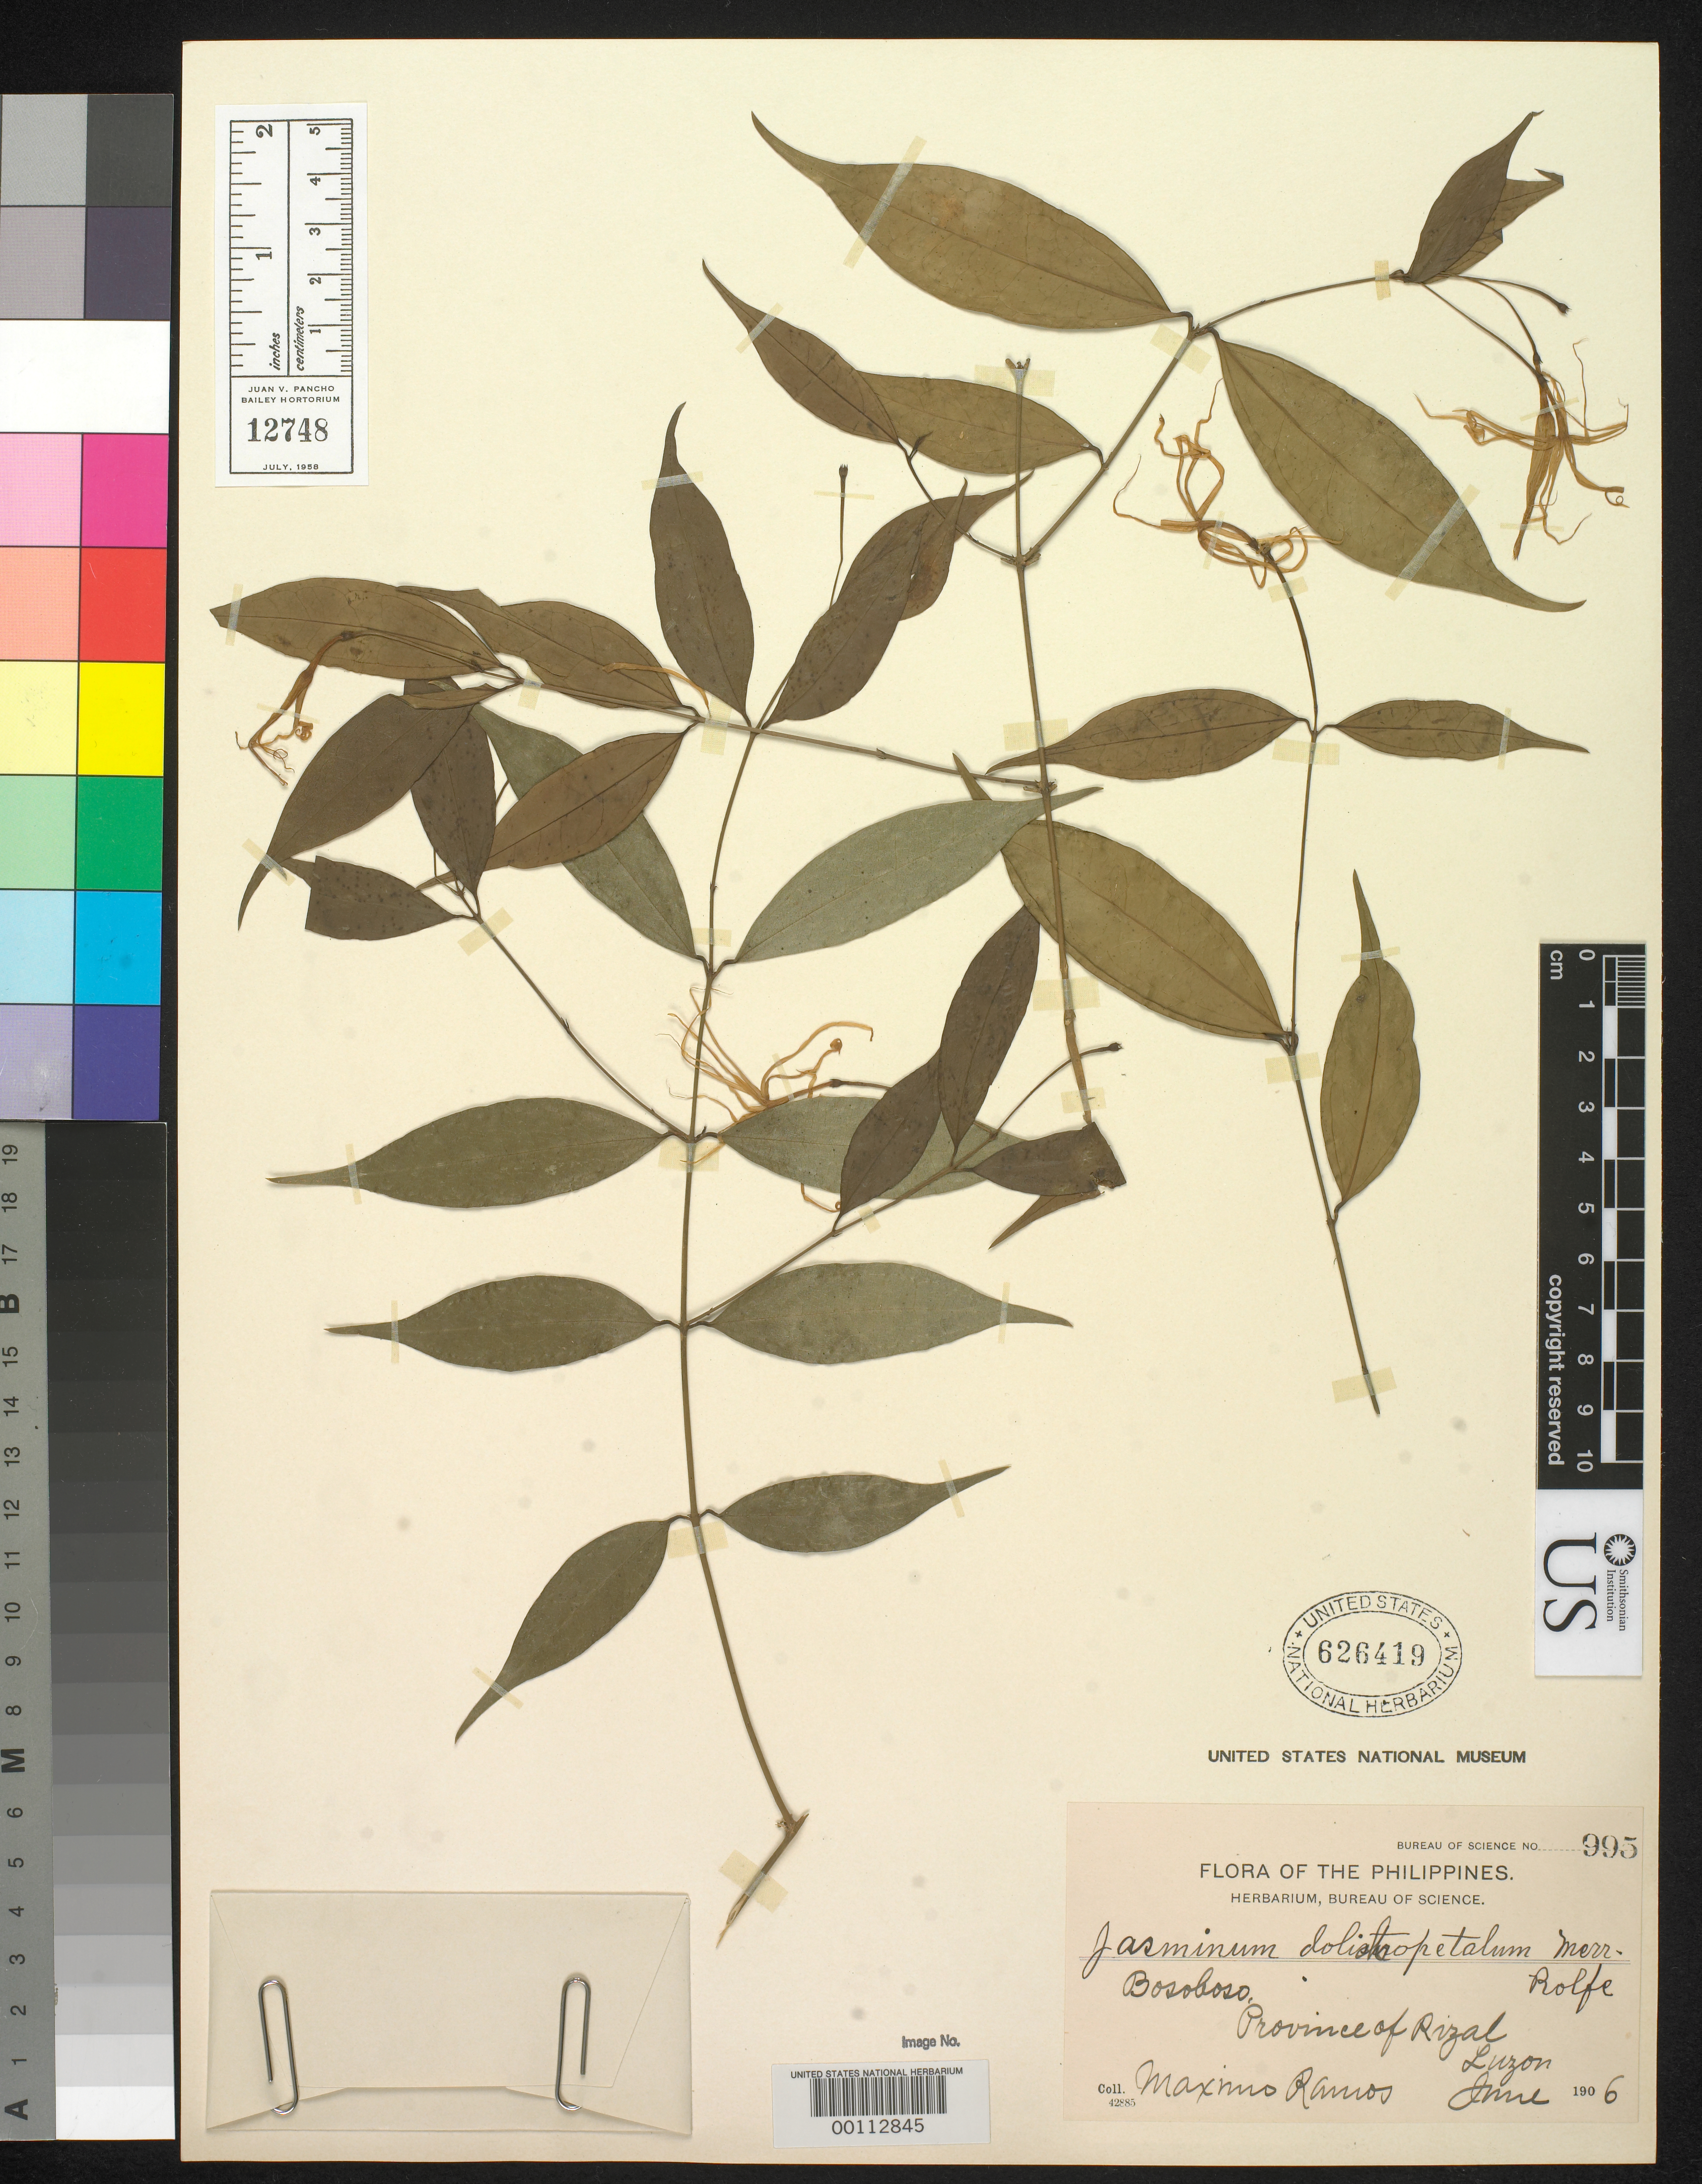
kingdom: Plantae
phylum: Tracheophyta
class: Magnoliopsida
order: Lamiales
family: Oleaceae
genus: Jasminum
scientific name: Jasminum dolichopetalum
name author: Merr. & Rolfe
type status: Isotype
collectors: M. Ramos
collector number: Bur. Sci. 995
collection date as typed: Jun 1906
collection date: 1906-06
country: Philippines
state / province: Calabarzon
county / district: Rizal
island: Luzon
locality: Bosoboso.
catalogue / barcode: US 626419